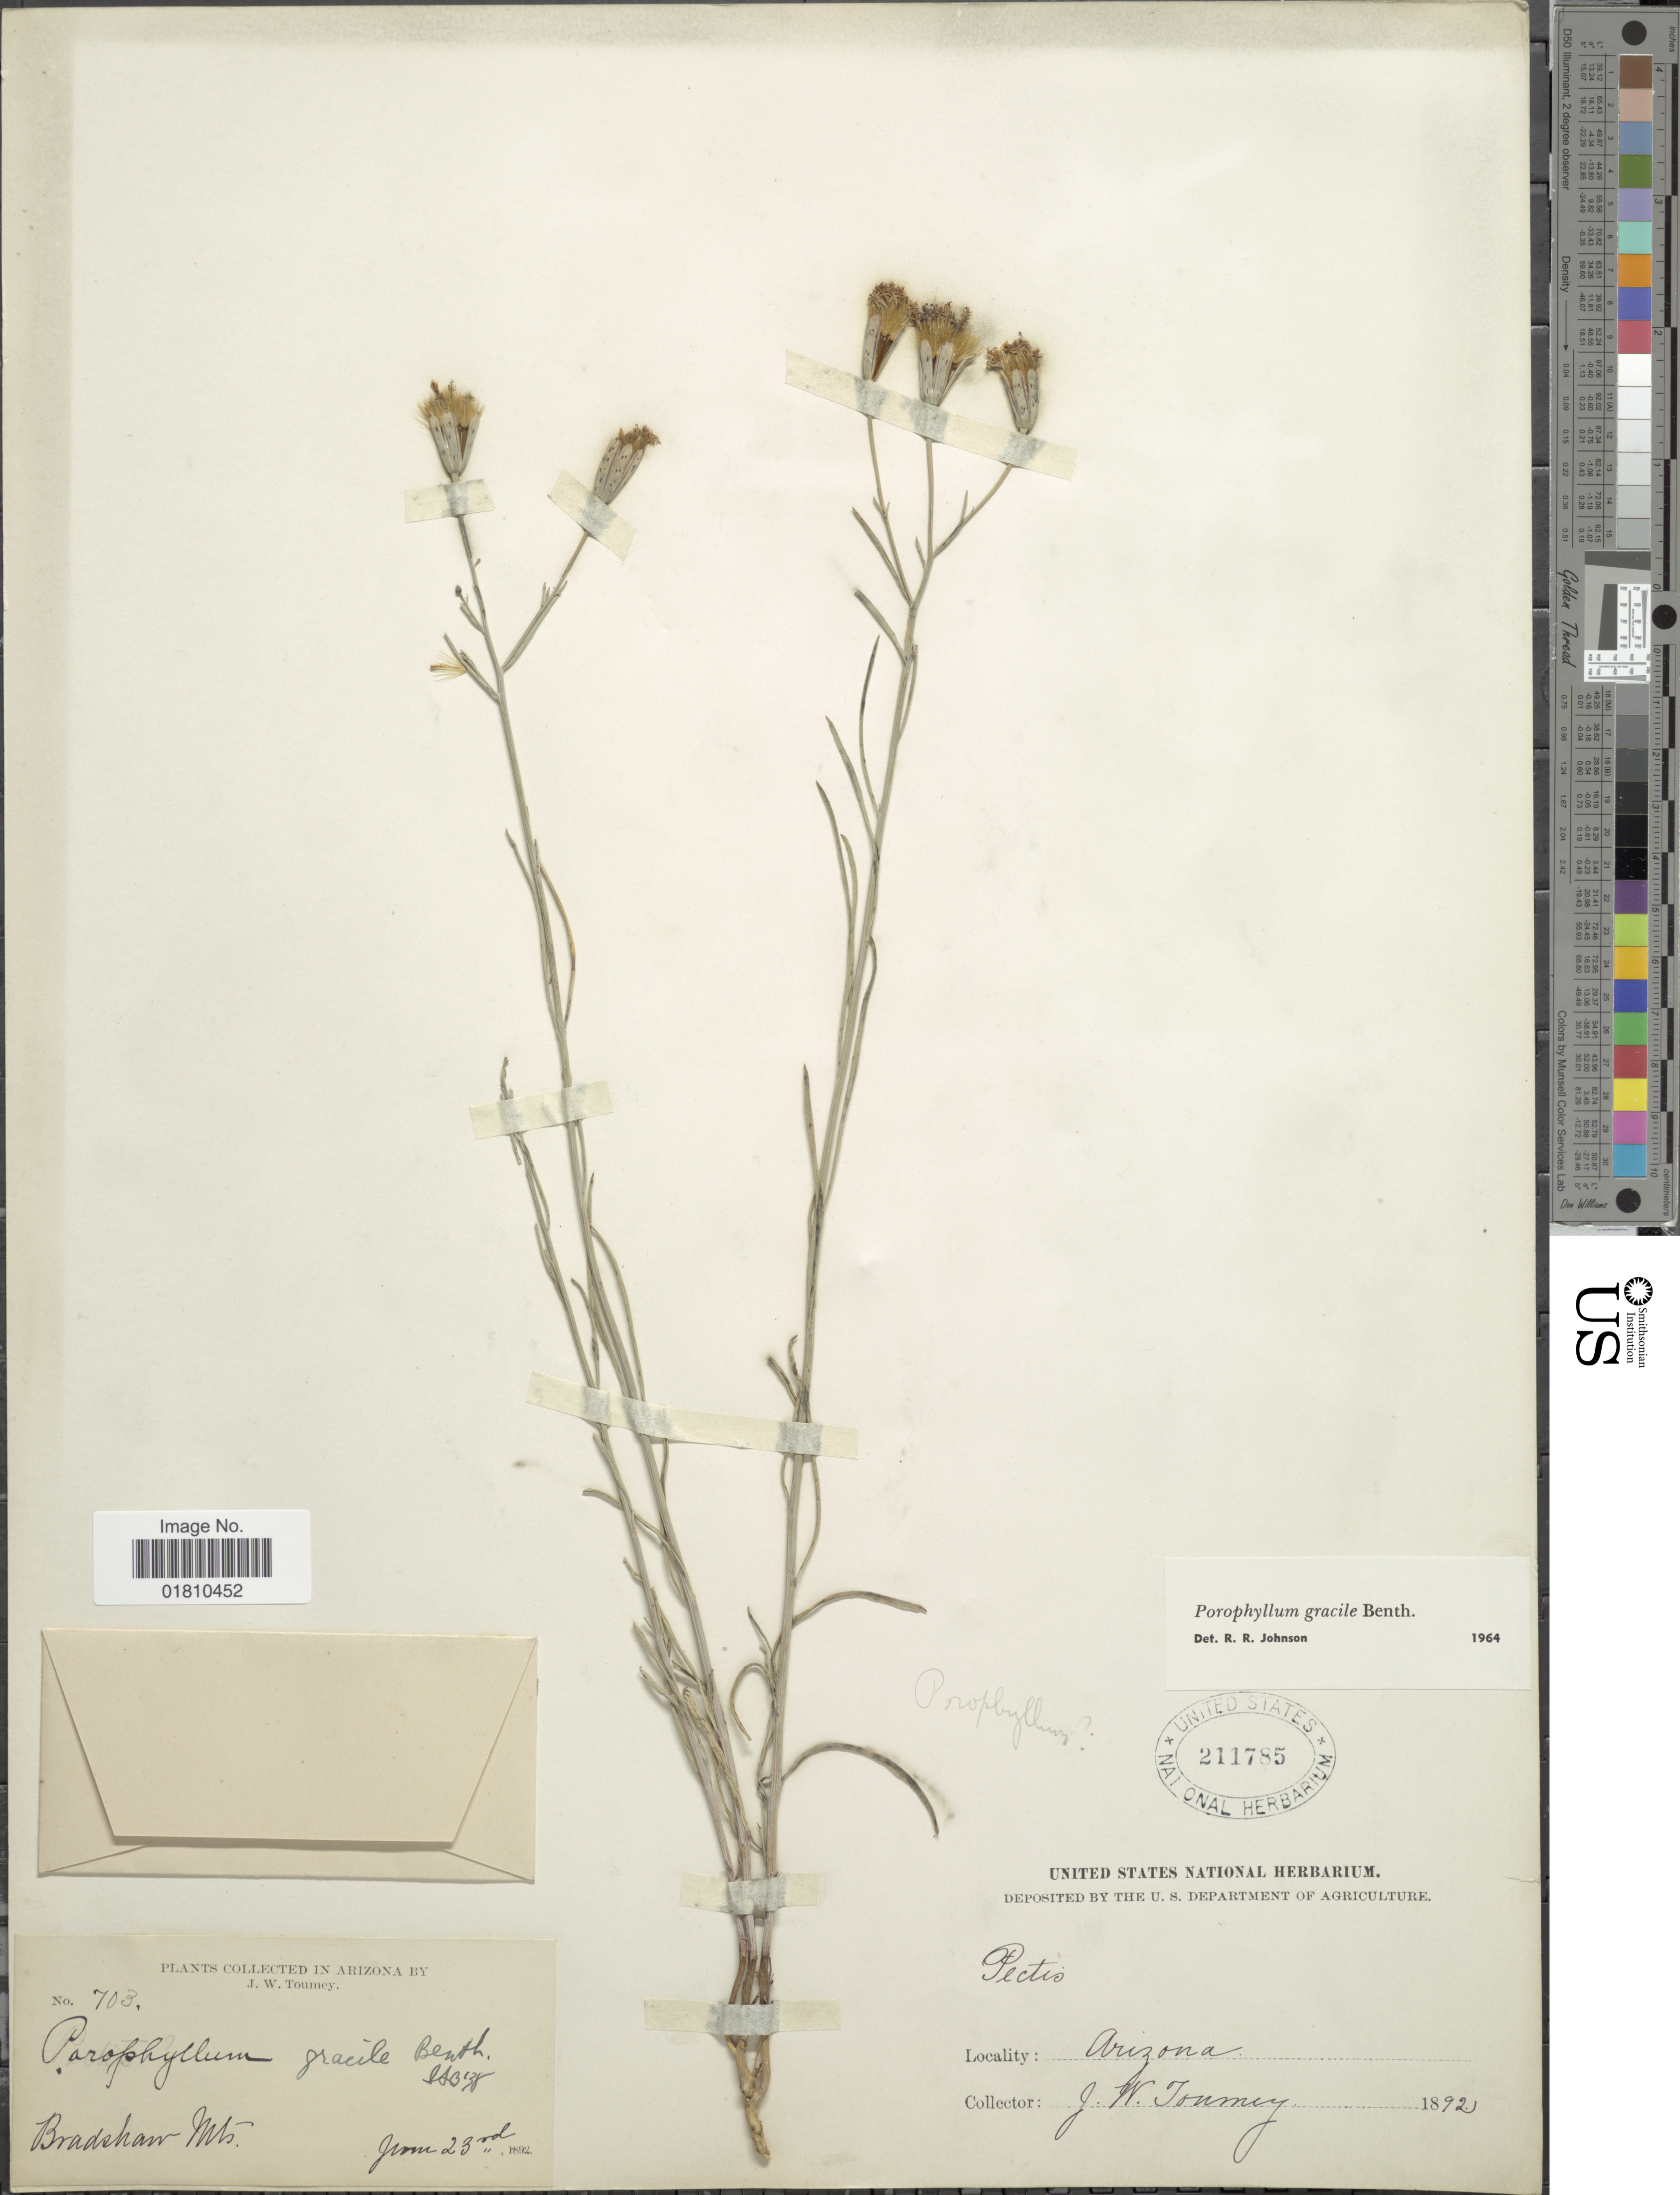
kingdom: Plantae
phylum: Tracheophyta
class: Magnoliopsida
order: Asterales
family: Asteraceae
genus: Porophyllum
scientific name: Porophyllum gracile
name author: Benth.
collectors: J. W. Toumey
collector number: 703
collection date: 1892-06-23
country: United States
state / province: Arizona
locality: Bradshaw Mts.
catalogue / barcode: US 211785